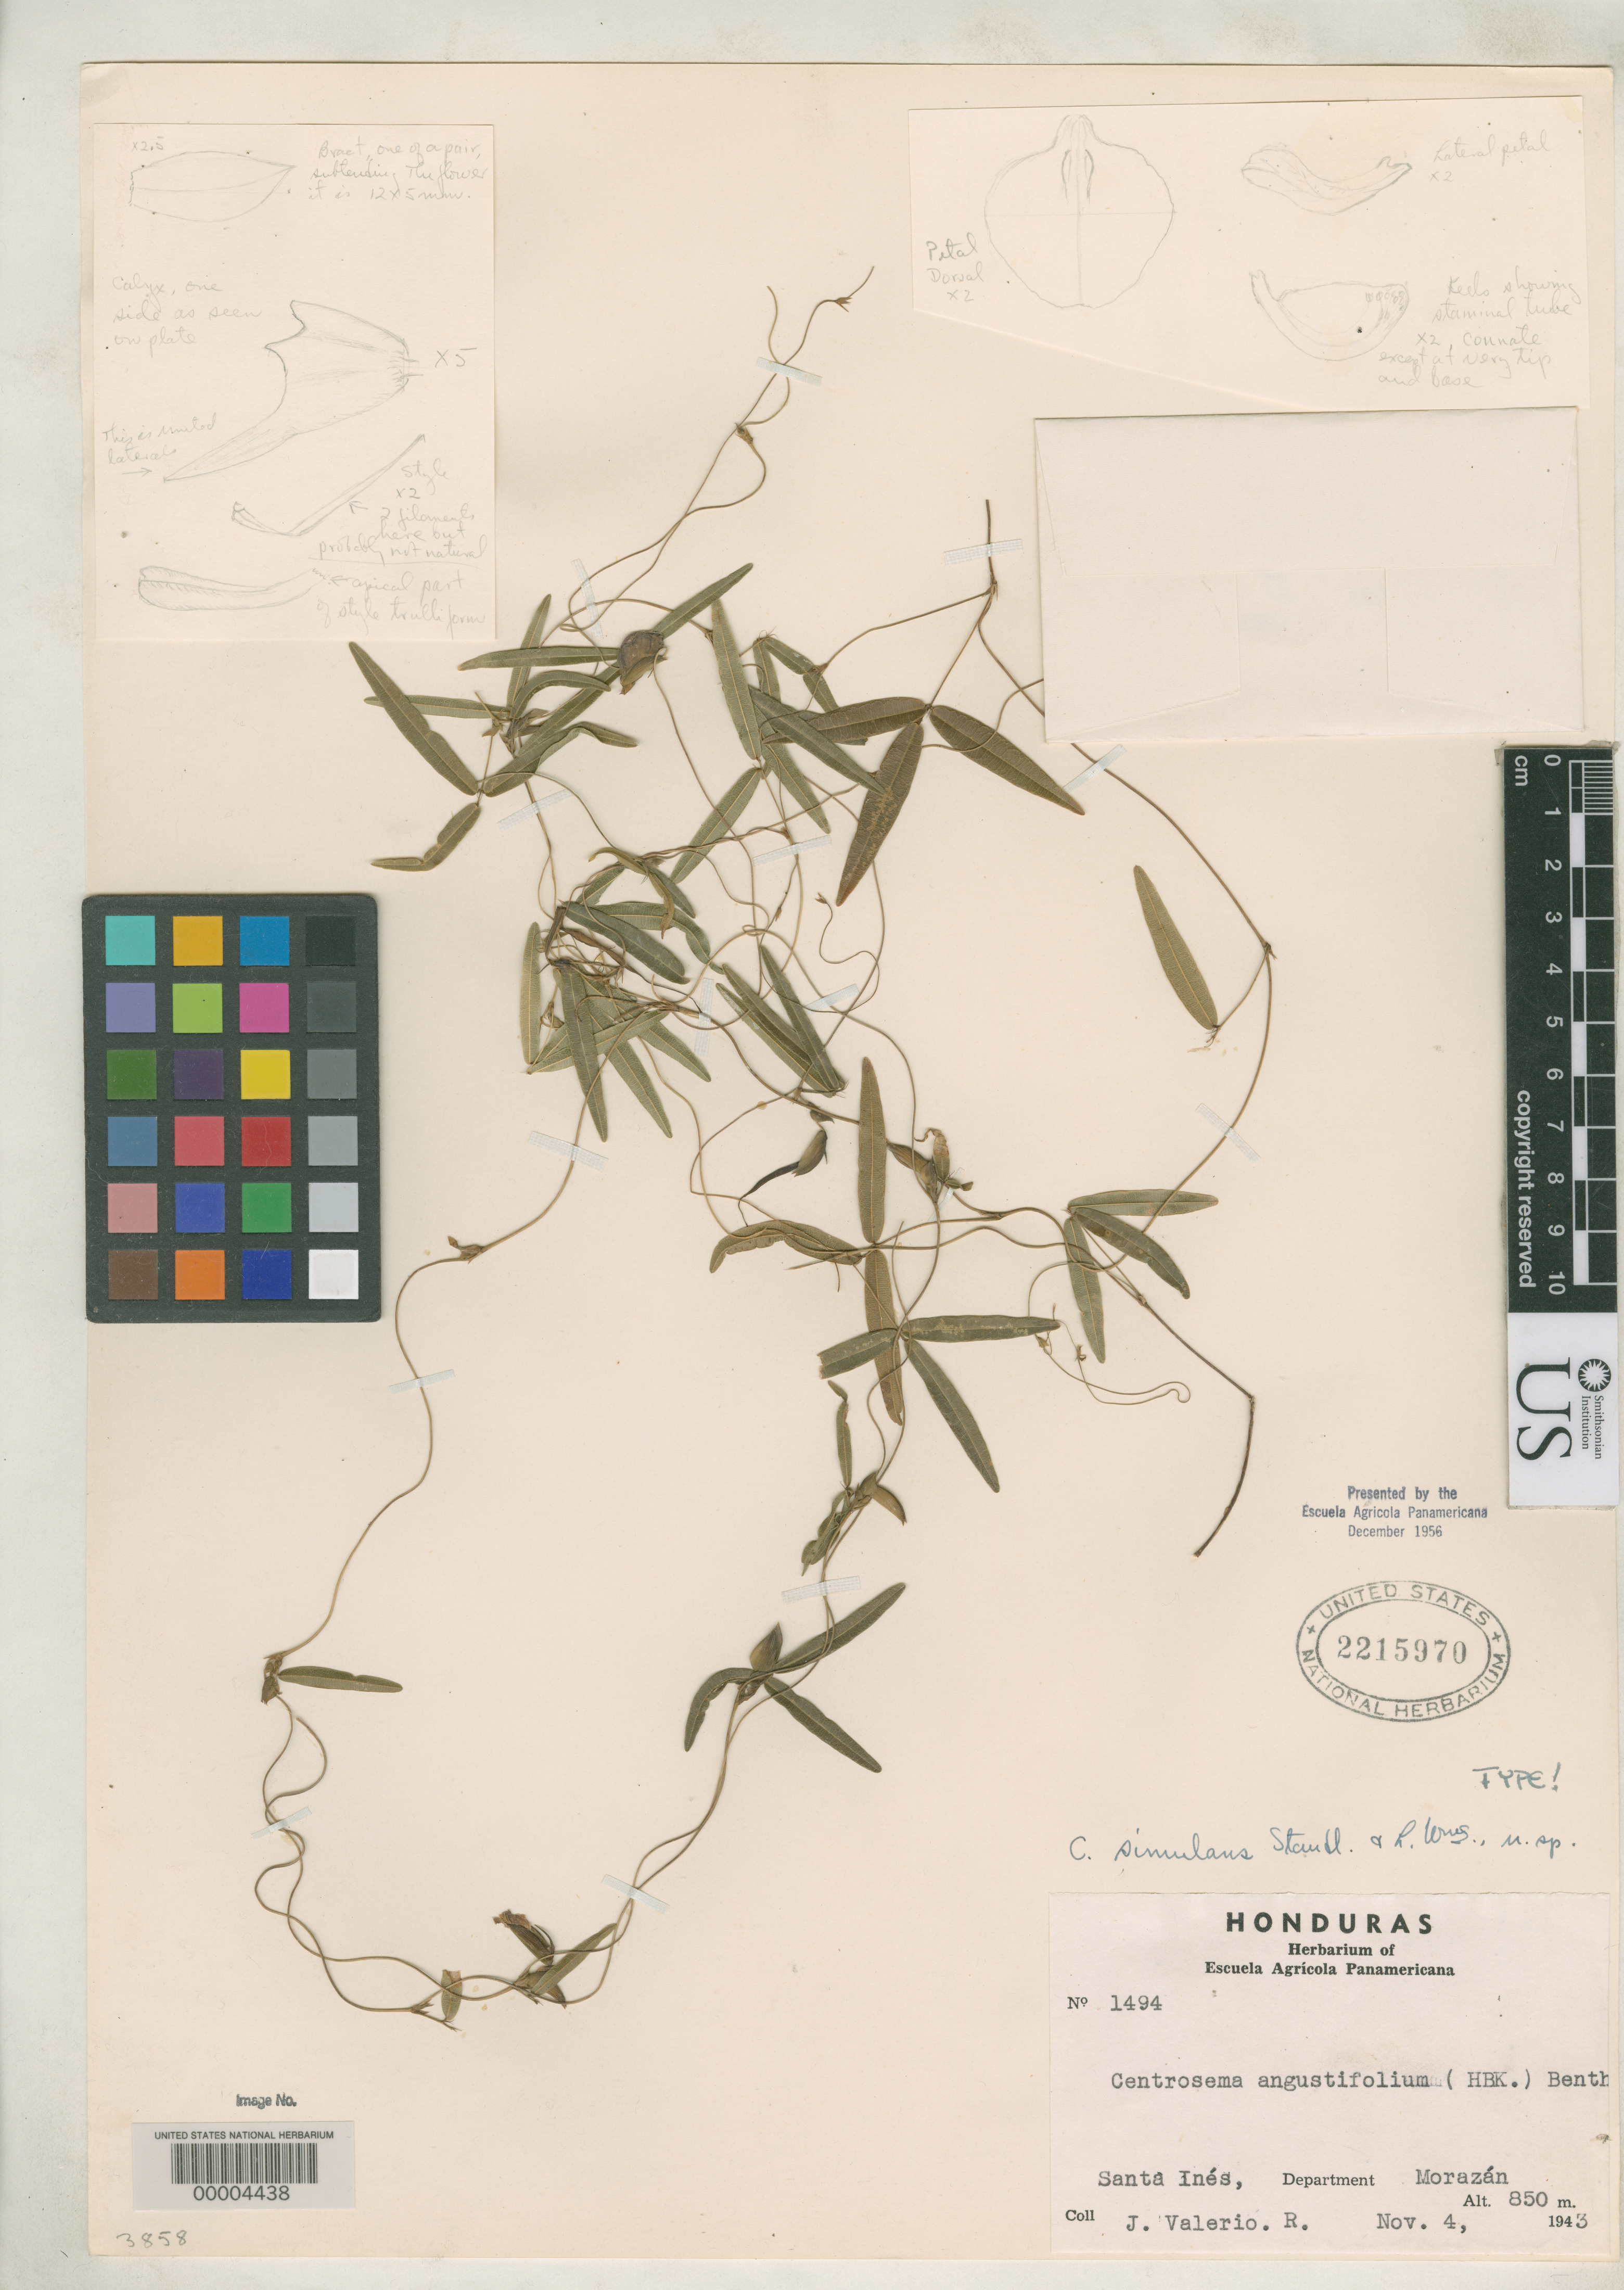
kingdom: Plantae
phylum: Tracheophyta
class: Magnoliopsida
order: Fabales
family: Fabaceae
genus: Centrosema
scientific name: Centrosema simulans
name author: Standl. & L.O. Williams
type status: Holotype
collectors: J. Valerio R.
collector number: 1494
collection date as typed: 04 Nov 1943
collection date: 1943-11-04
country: Honduras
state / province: Fco. Morazán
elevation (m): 850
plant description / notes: "Presented by the Escuela Agricola Panamericana December 1956." Holotype, transferred from EAP to US (see Dorr et al. 2009, Taxon 58: 993-1001). NOTE: protologue (mis) cites collection number as 4194.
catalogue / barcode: US 2215970